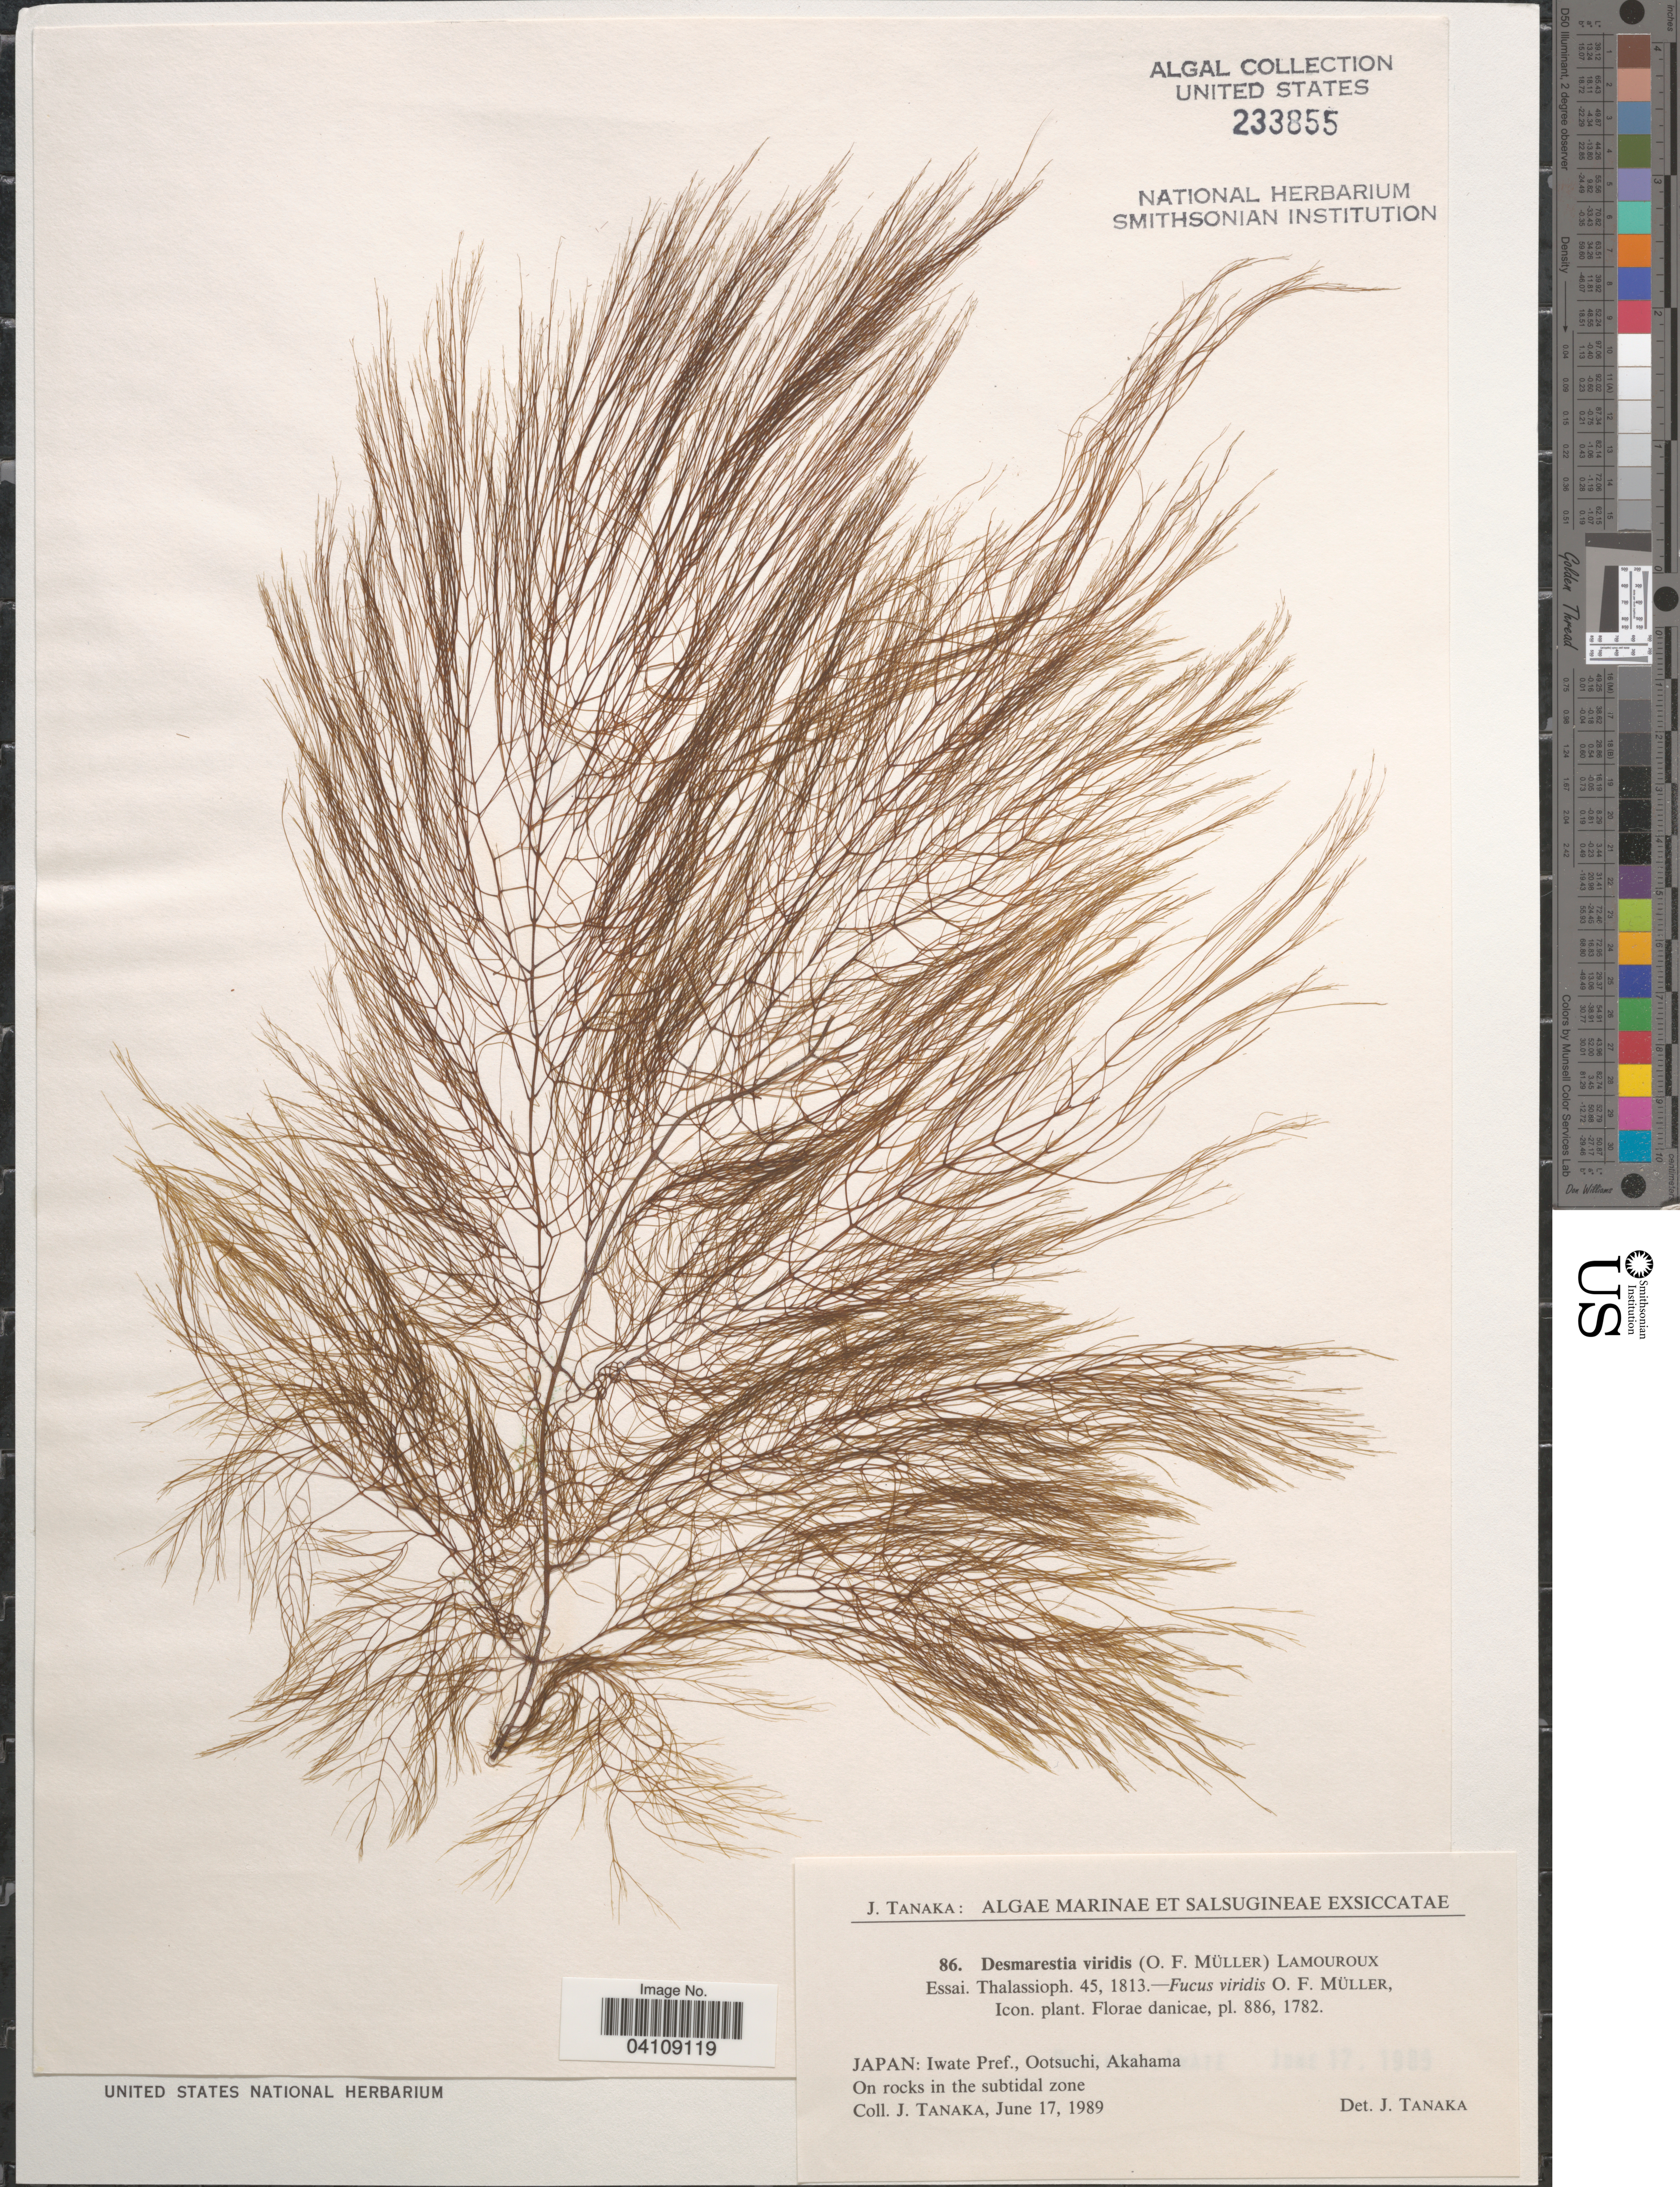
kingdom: Chromista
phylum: Ochrophyta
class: Phaeophyceae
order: Desmarestiales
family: Desmarestiaceae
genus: Desmarestia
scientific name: Desmarestia viridis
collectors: J. Tanaka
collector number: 86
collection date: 1989-06-17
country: Japan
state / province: Iwate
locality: Iwate Pref., Ootsuchi, Akahama.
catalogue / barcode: US 233855